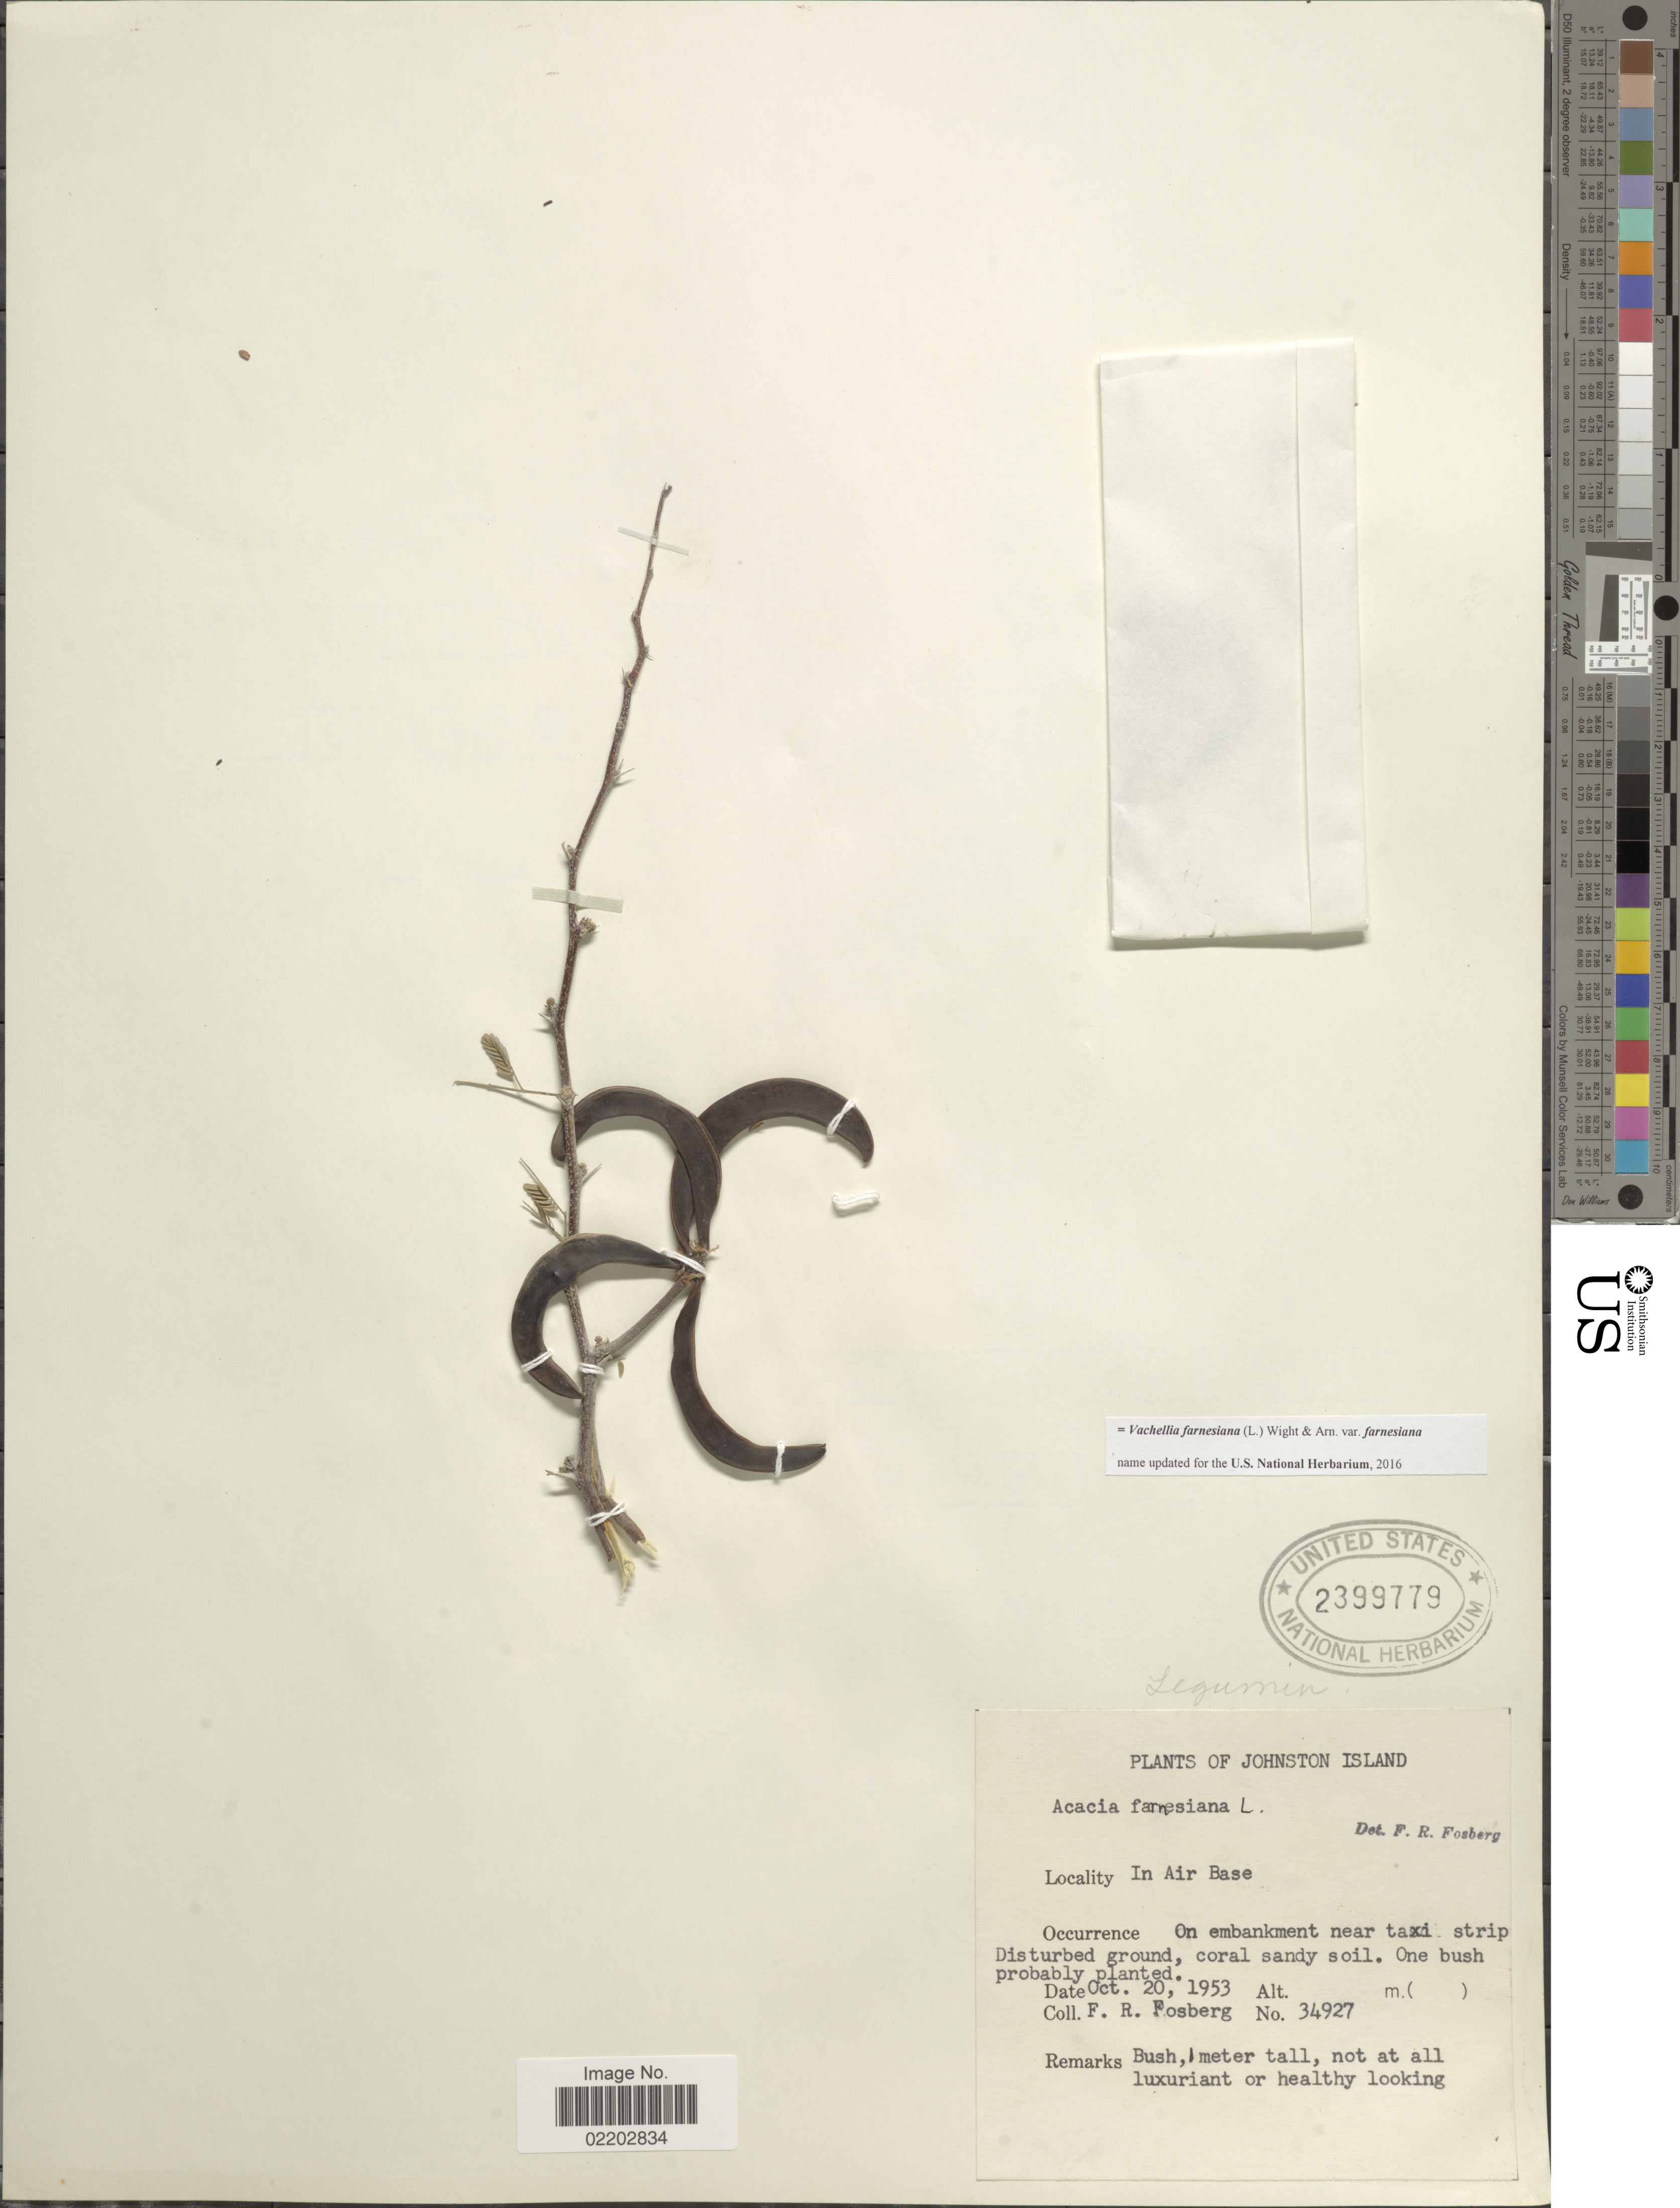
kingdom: Plantae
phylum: Tracheophyta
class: Magnoliopsida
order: Fabales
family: Fabaceae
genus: Vachellia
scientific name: Vachellia farnesiana var. farnesiana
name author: (L.) Wight & Arn.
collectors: F. R. Fosberg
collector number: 34927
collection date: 1953-10-20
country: U.S. Administered Pacific Islands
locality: Johnston Island, in Air Base, on embankment near taxi strip disturbed ground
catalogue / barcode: US 2399779